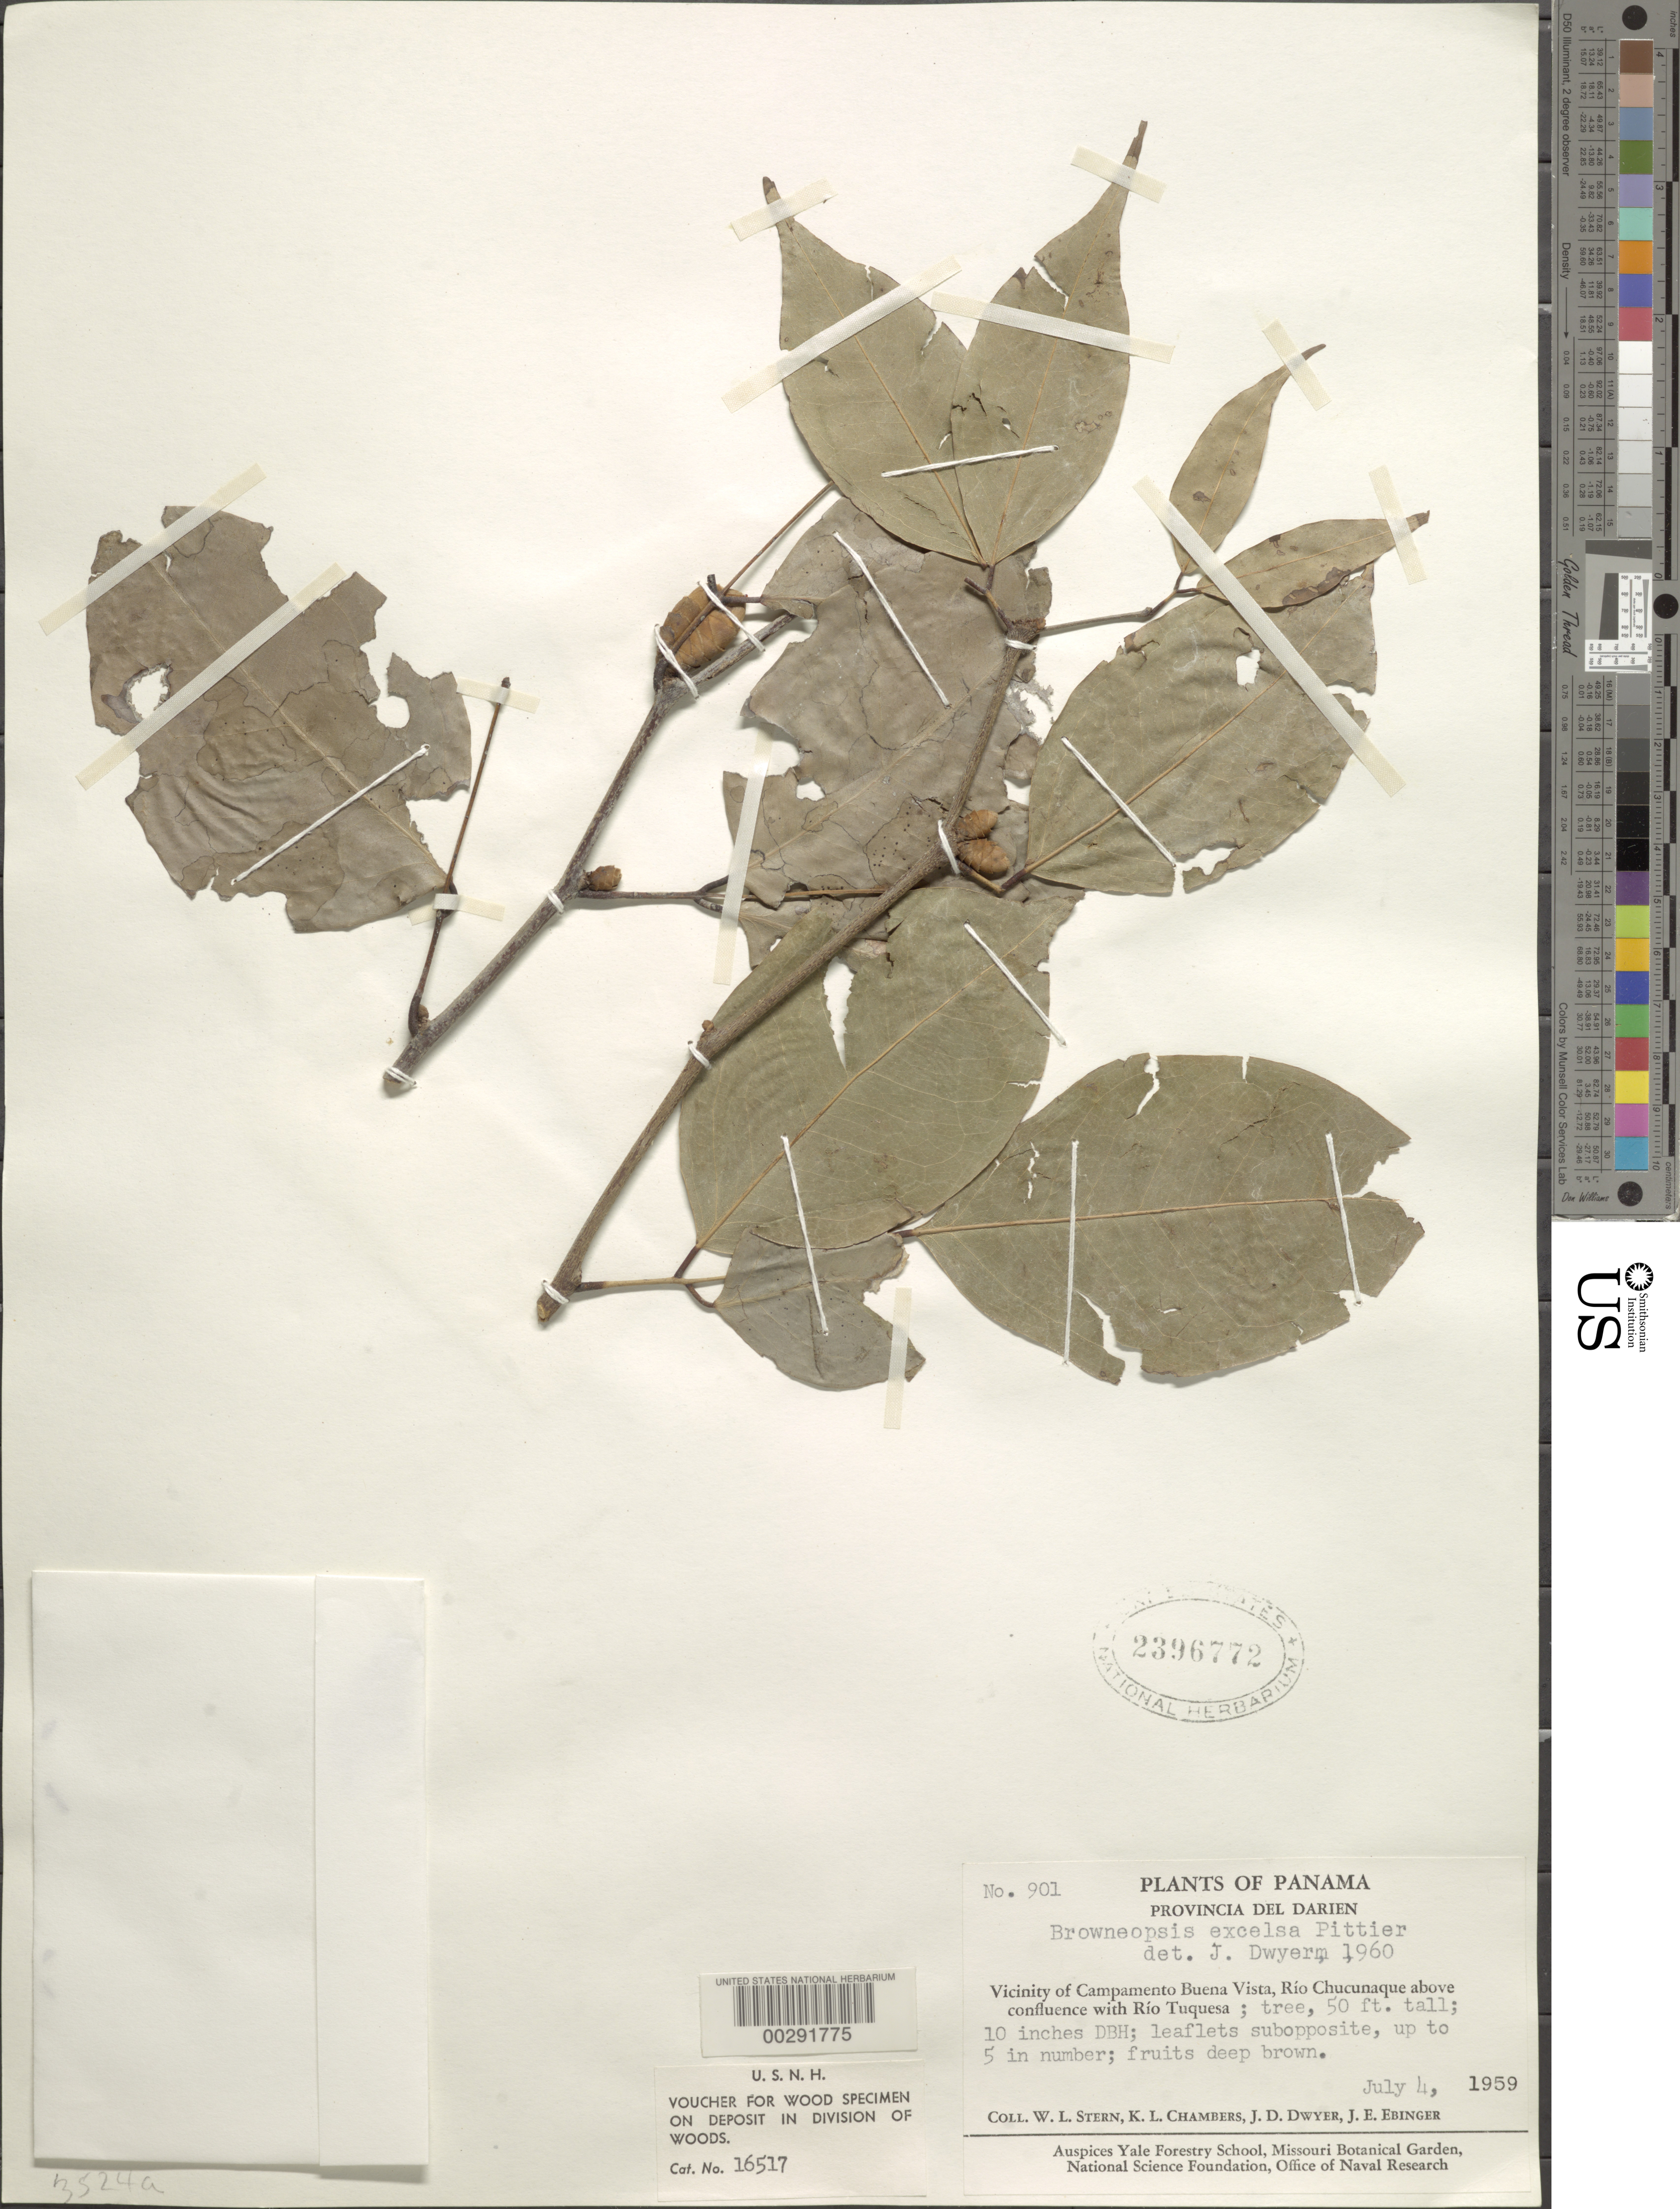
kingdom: Plantae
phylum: Tracheophyta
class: Magnoliopsida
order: Fabales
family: Fabaceae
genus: Browneopsis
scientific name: Browneopsis excelsa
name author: Pittier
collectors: W. L. Stern, K. L. Chambers, J. D. Dwyer & J. Ebinger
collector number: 901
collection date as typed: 04 Jul 1959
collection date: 1959-07-04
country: Panama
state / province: Darién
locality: Vicinity of Campamento Buena Vista, Rio Chucunaque above confluence with Rio Tuquesa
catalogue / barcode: US 2396772